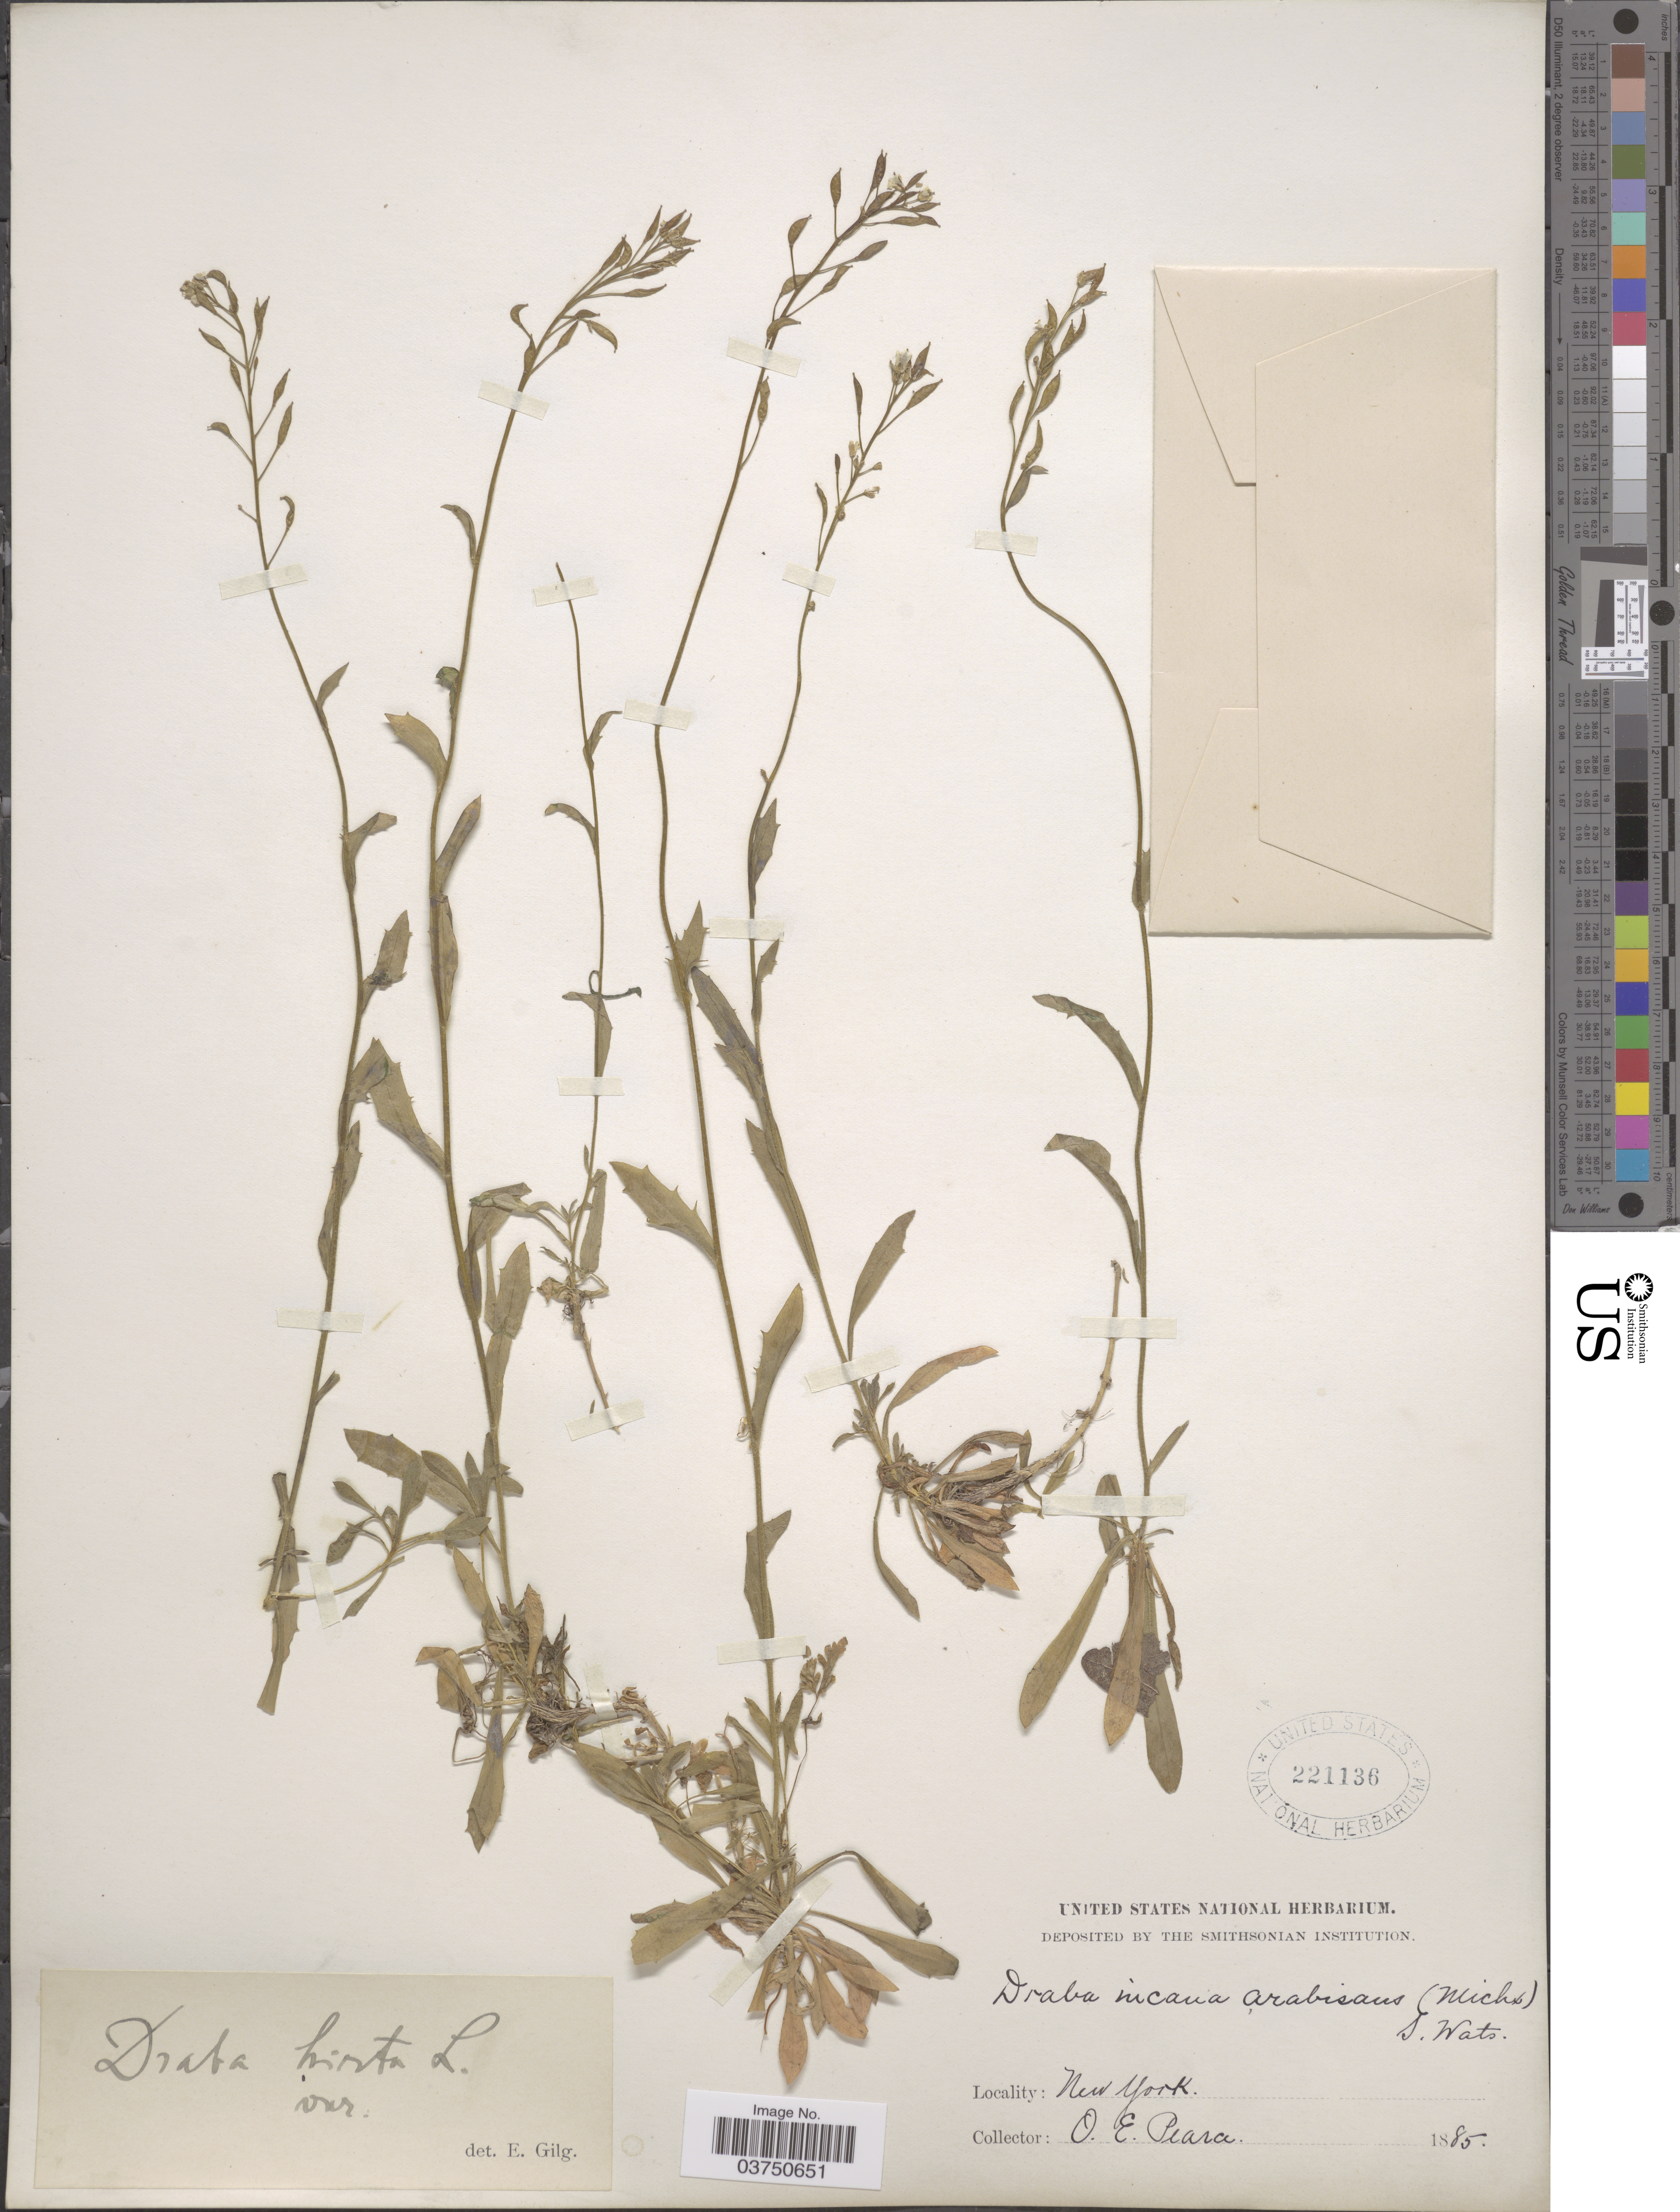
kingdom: Plantae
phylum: Tracheophyta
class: Magnoliopsida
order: Brassicales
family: Brassicaceae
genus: Draba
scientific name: Draba arabisans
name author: Michx.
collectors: O. E. Pearce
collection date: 1885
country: United States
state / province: New York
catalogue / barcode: US 221136